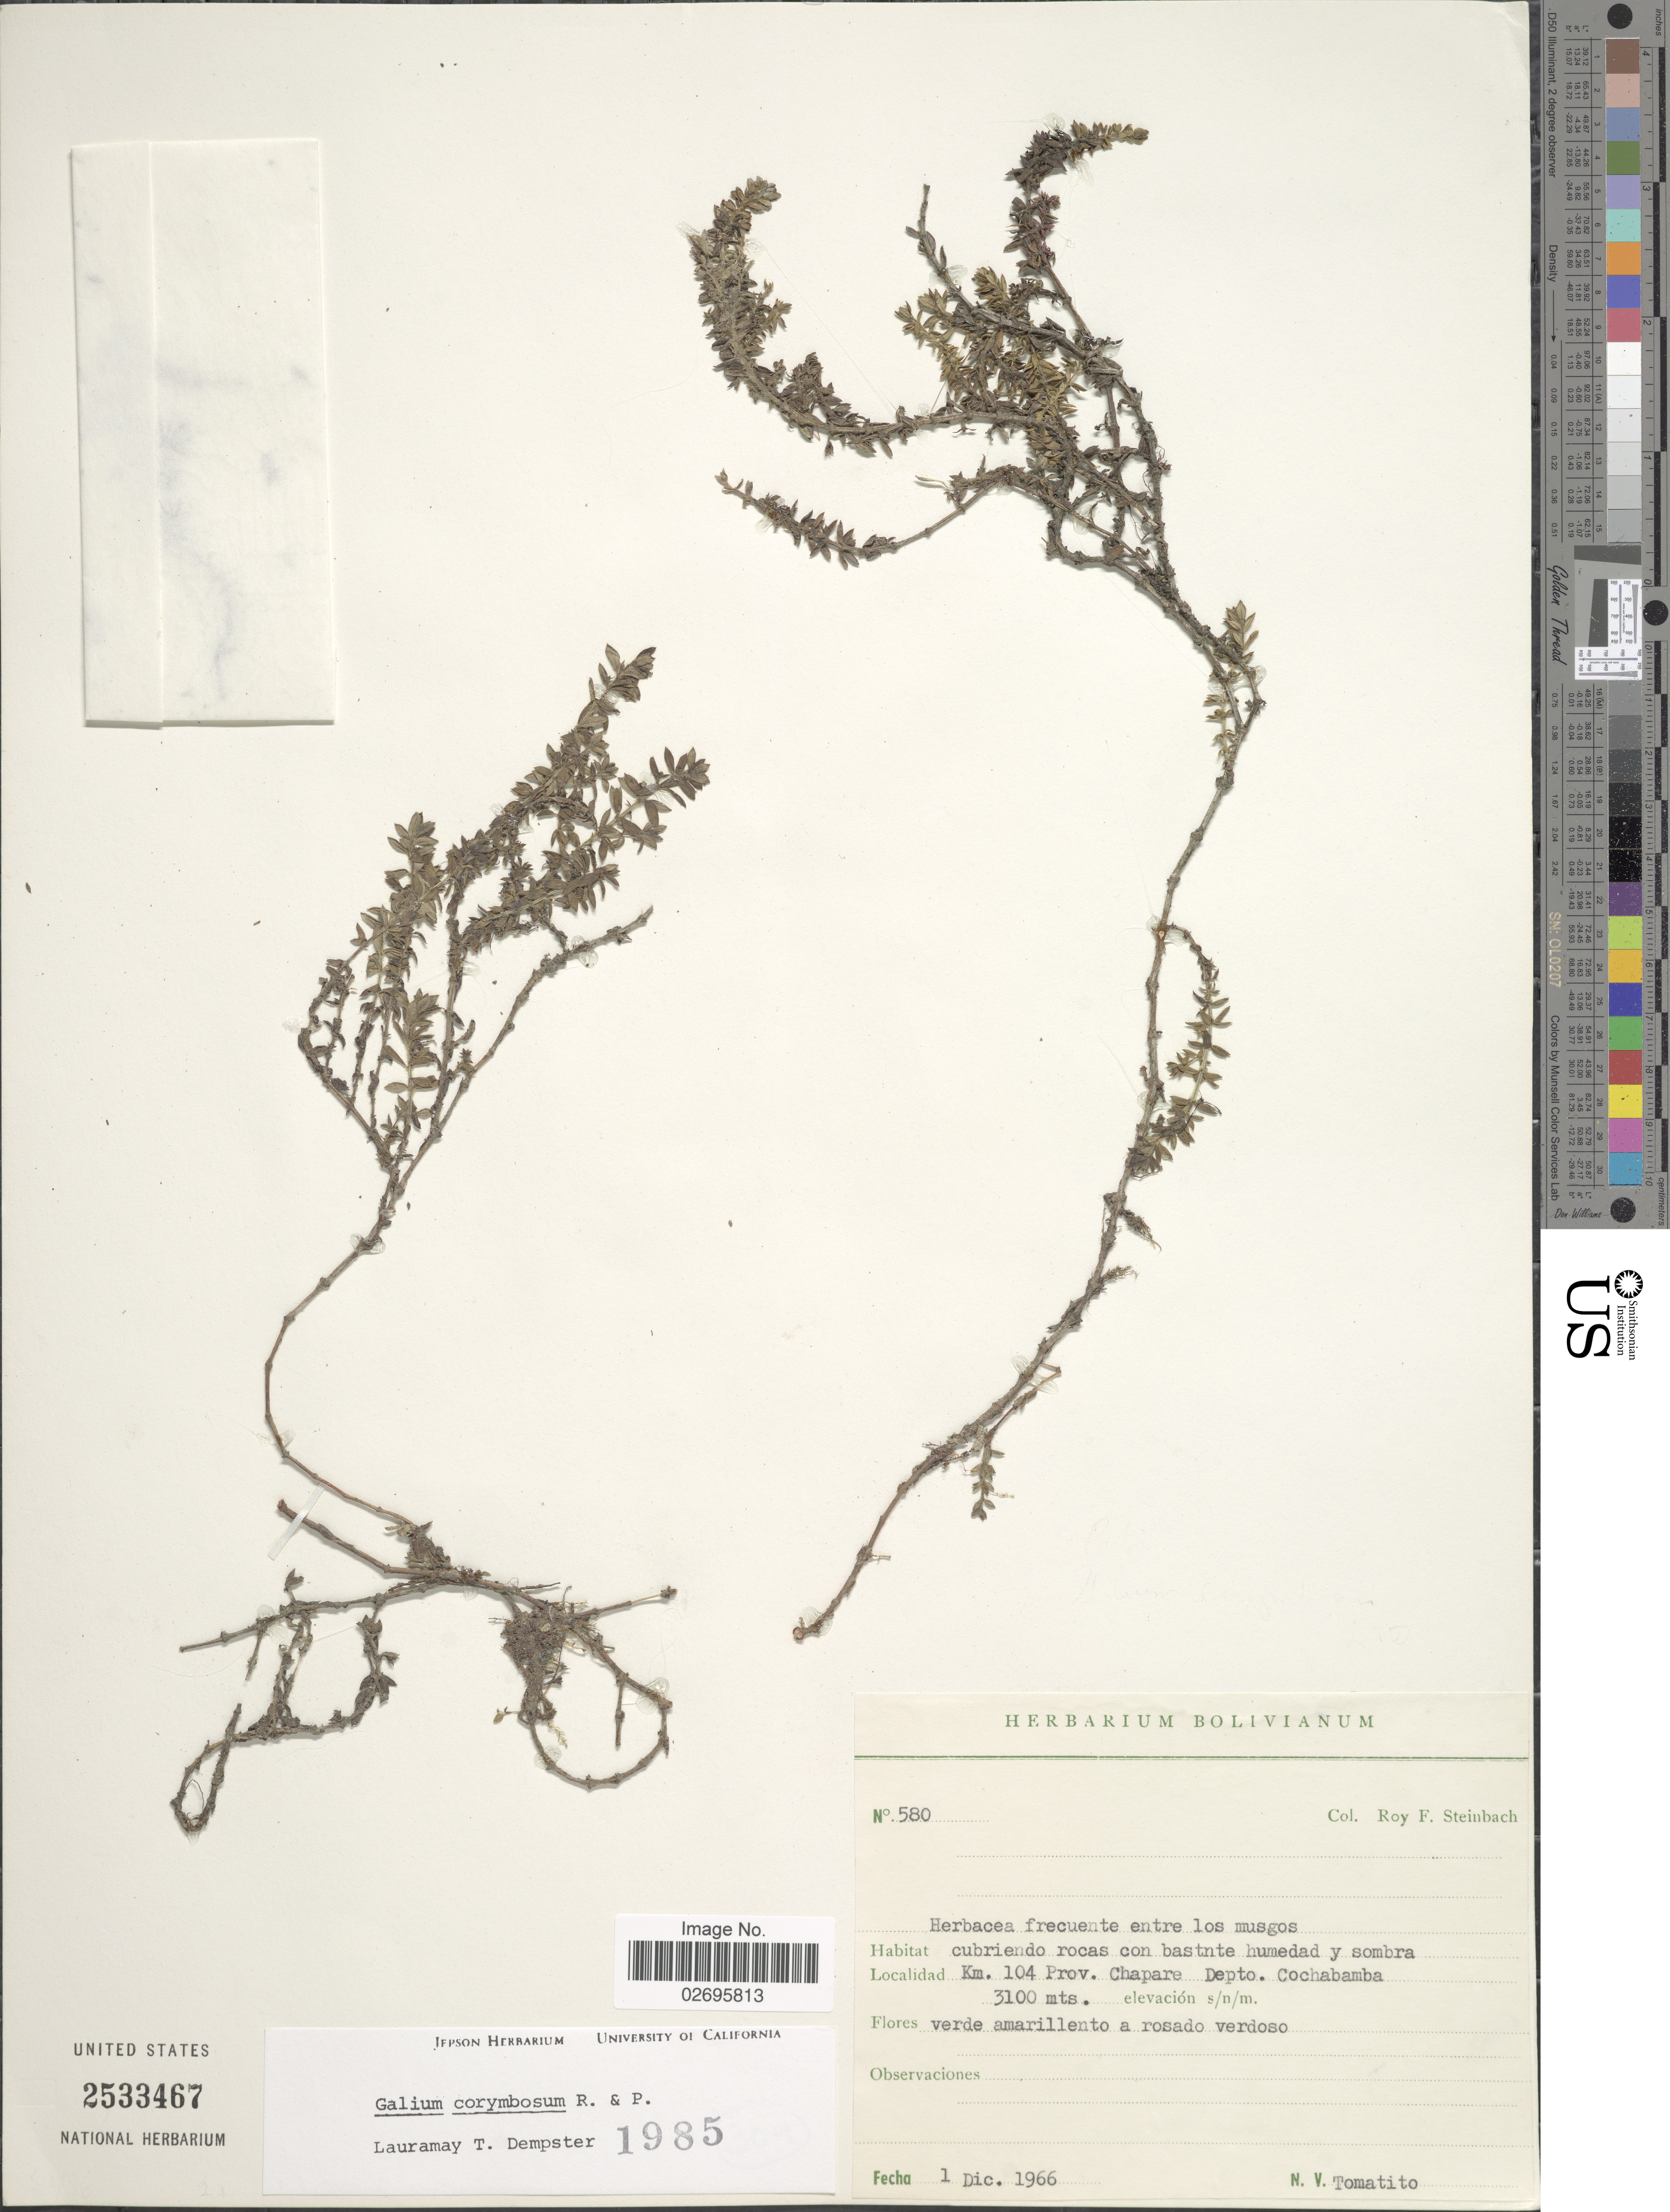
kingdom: Plantae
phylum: Tracheophyta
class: Magnoliopsida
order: Gentianales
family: Rubiaceae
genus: Galium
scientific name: Galium corymbosum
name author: Ruiz & Pav.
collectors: R. F. Steinbach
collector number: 580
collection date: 1966-12-01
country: Bolivia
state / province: Cochabamba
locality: Km 104 Prov. Chapare, Depto. Cochabamba.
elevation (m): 3100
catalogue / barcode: US 2533467